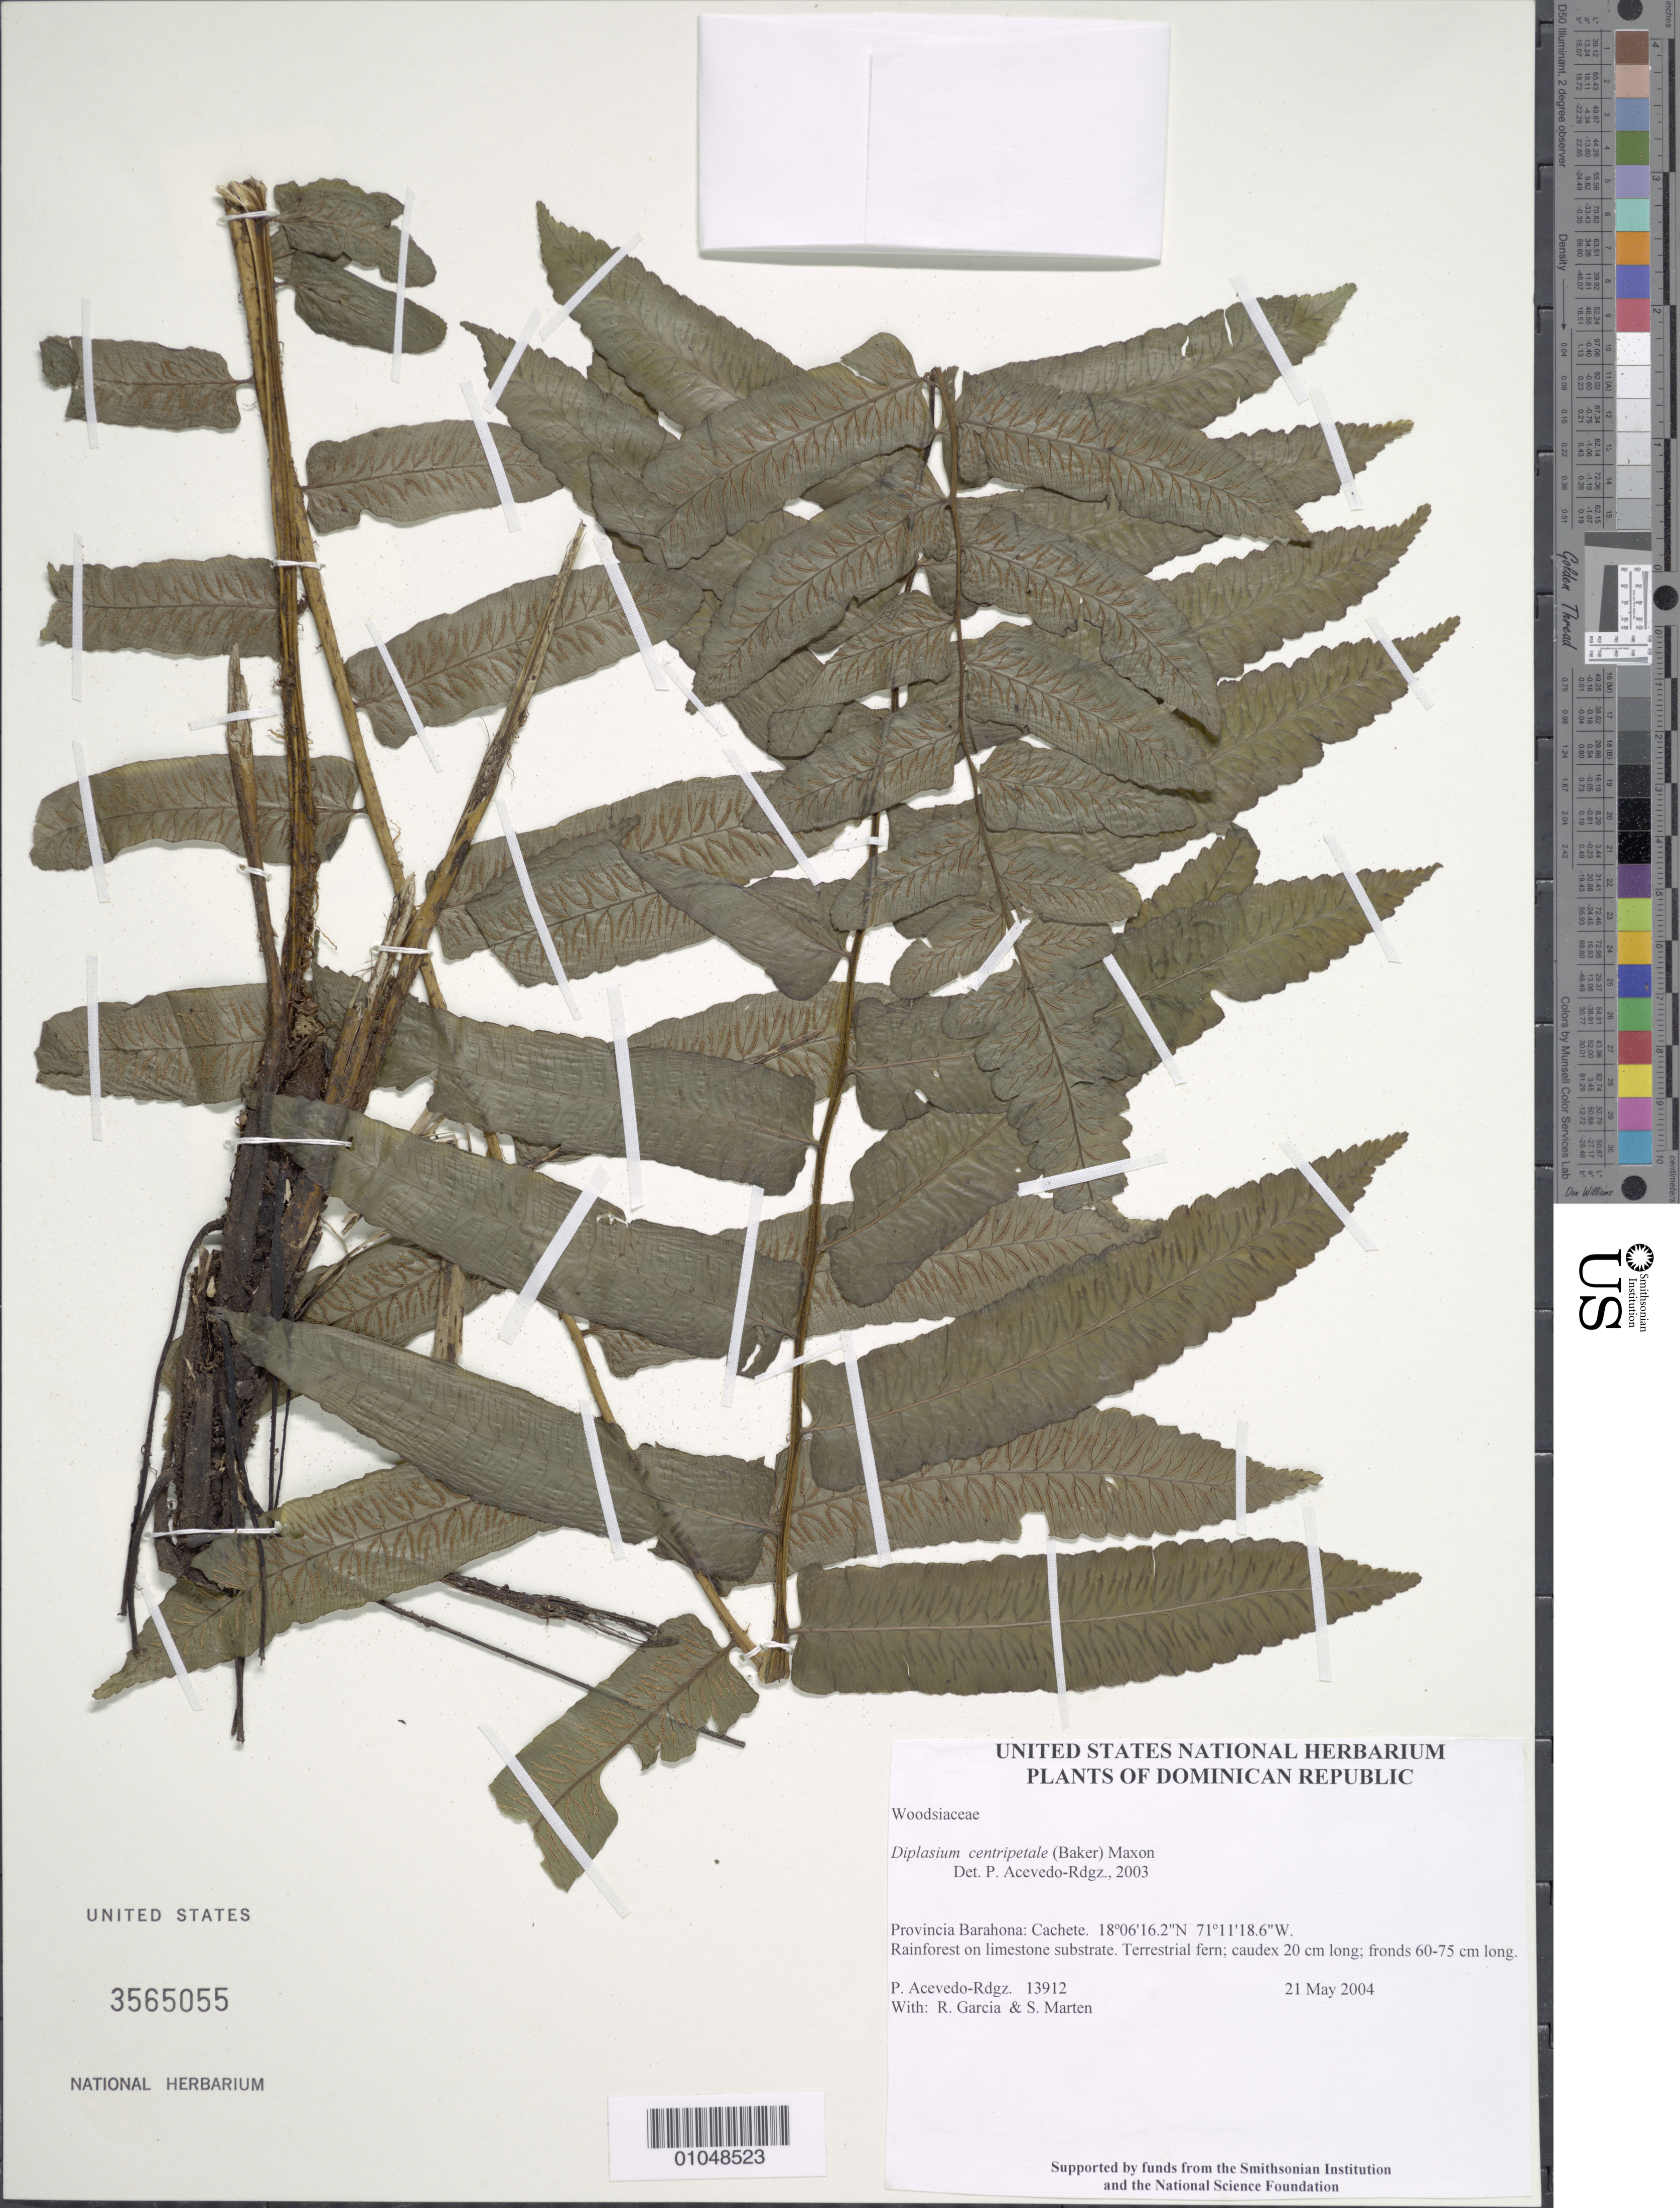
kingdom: Plantae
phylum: Tracheophyta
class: Polypodiopsida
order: Polypodiales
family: Athyriaceae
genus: Diplazium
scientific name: Diplazium centripetale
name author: (Baker) Maxon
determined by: Acevedo-Rodríguez, P., (BOT), Smithsonian Institution - National Museum of Natural History (UNITED STATES)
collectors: P. Acevedo-Rodr., R. G. García & S. Marten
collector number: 13912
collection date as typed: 21 May 2004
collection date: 2004-05-21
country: Dominican Republic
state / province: Barahona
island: Hispaniola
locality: Cachete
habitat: Rainforest on limestone substrate.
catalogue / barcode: US 3565055